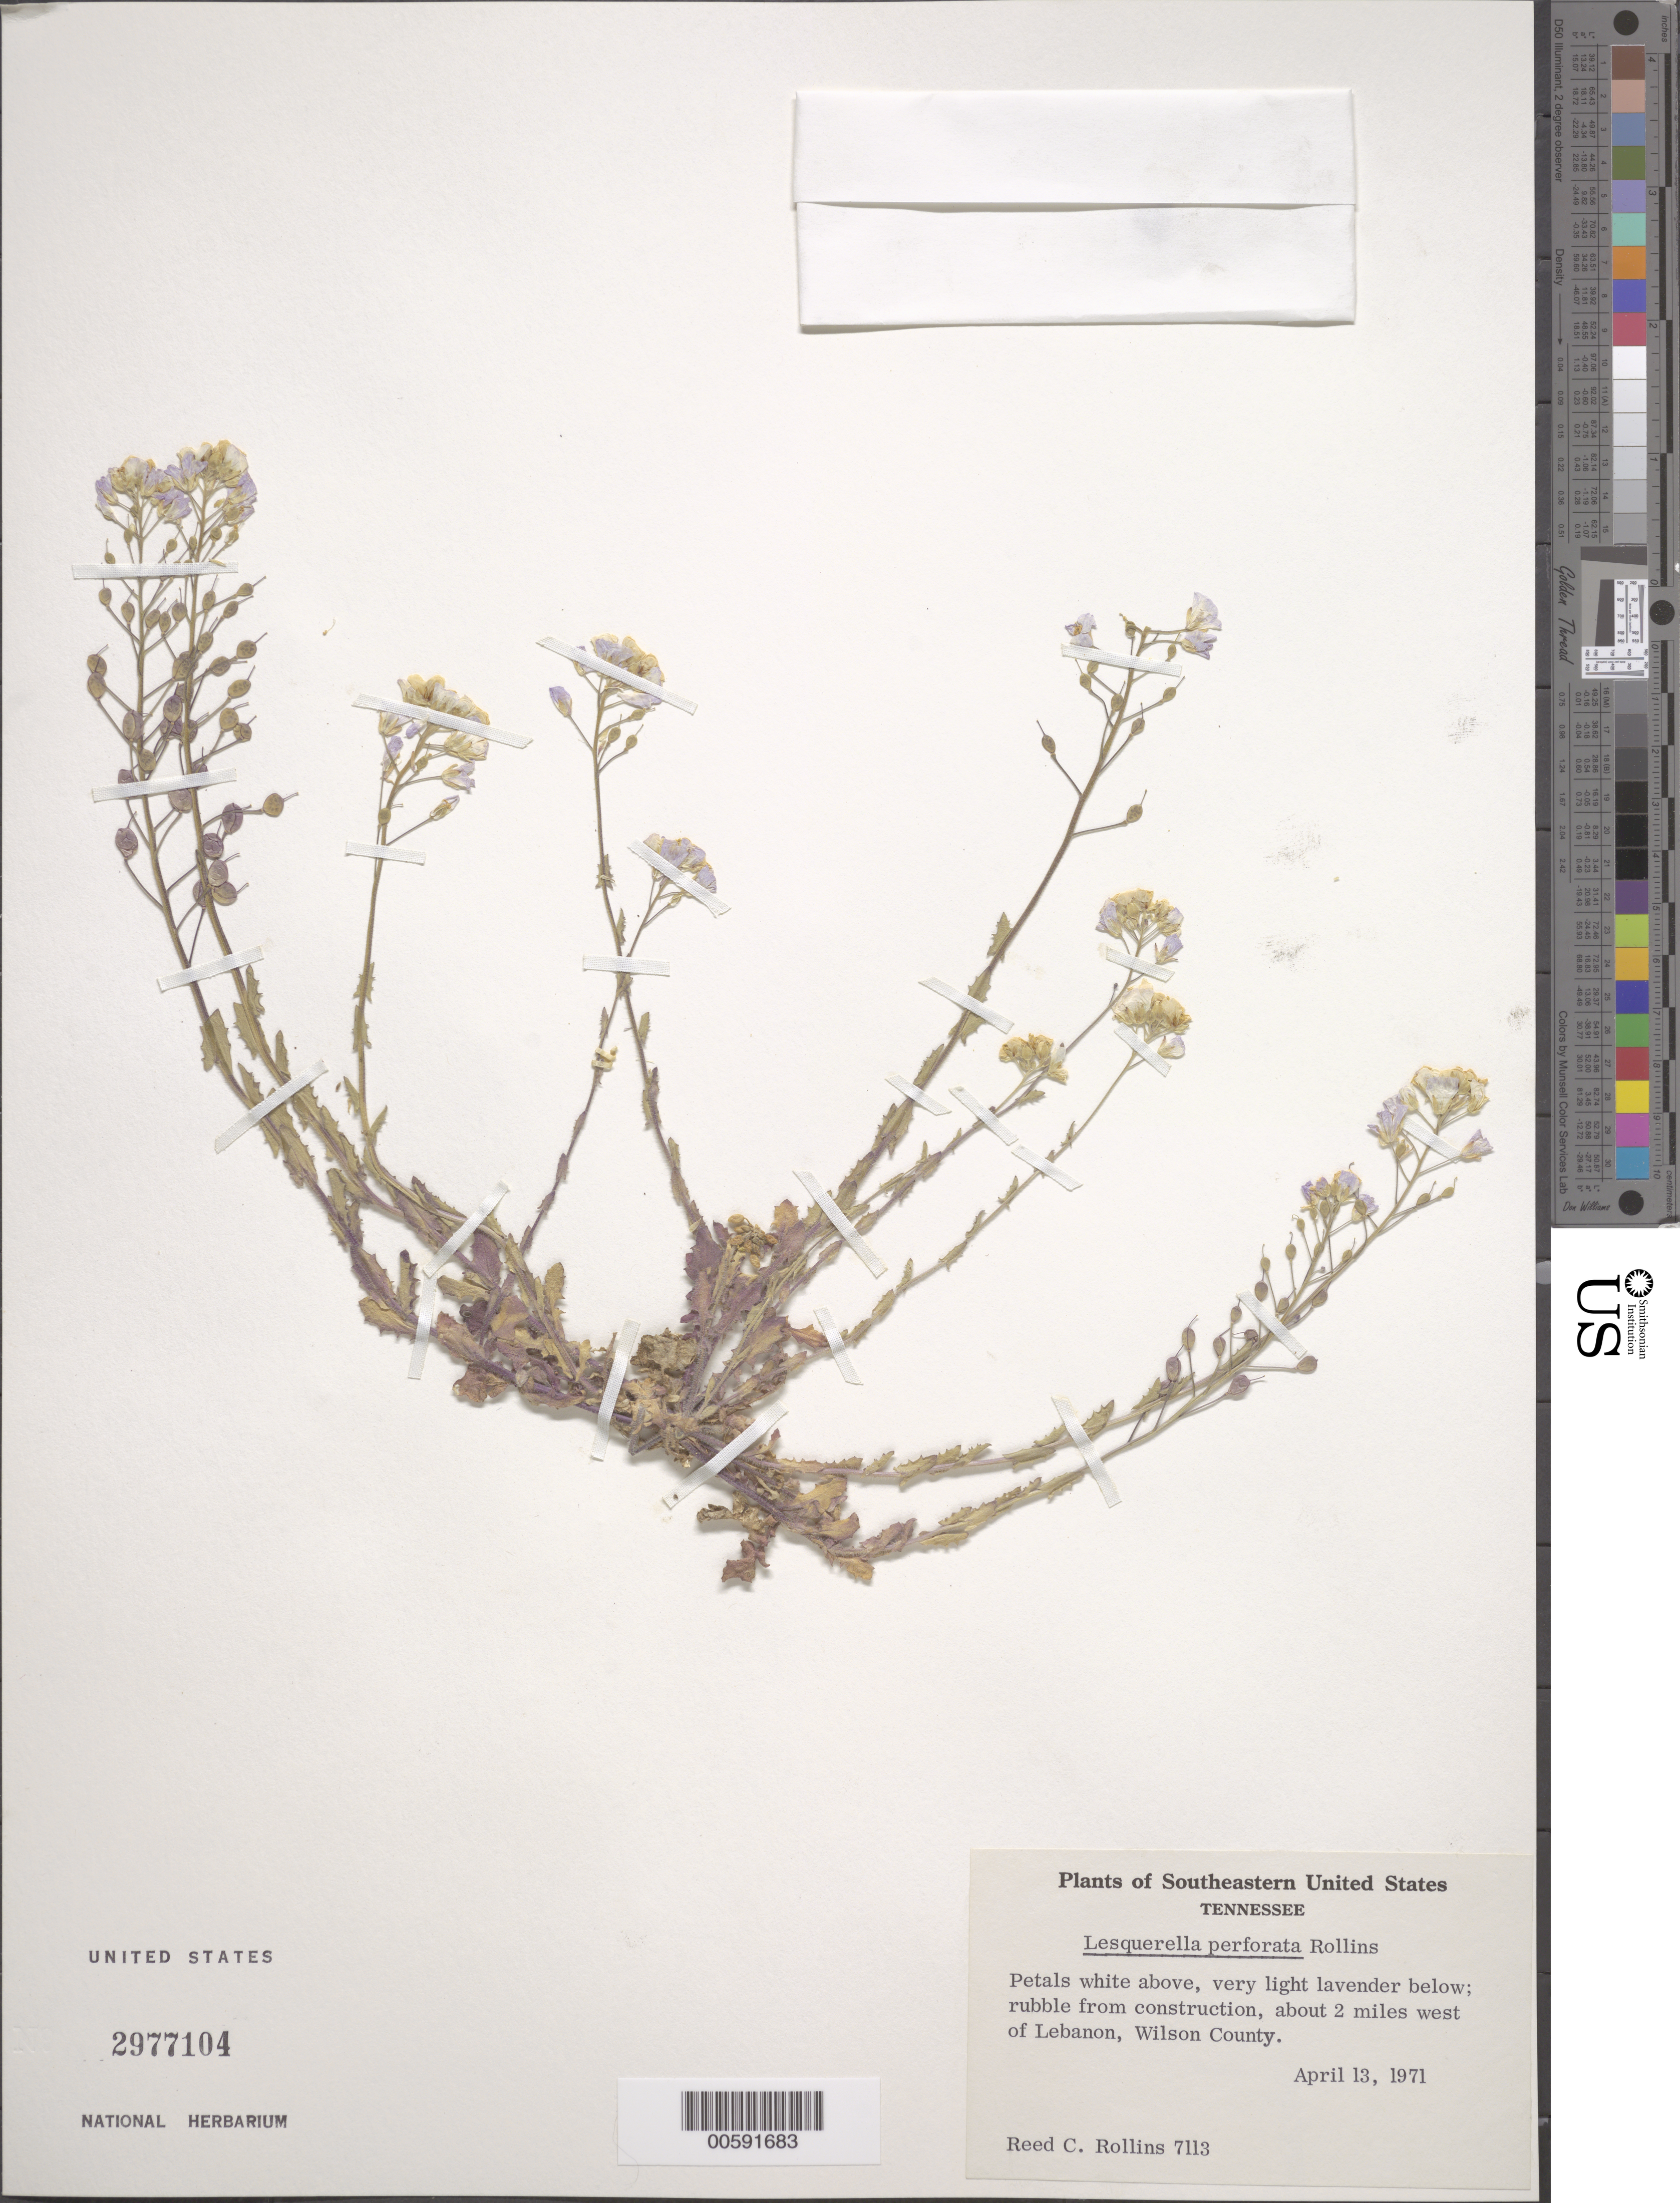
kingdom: Plantae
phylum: Tracheophyta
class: Magnoliopsida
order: Brassicales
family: Brassicaceae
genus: Lesquerella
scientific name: Lesquerella perforata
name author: Rollins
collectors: R. C. Rollins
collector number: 7113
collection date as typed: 13 Apr 1971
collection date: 1971-04-13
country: United States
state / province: Tennessee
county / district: Wilson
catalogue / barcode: US 2977104